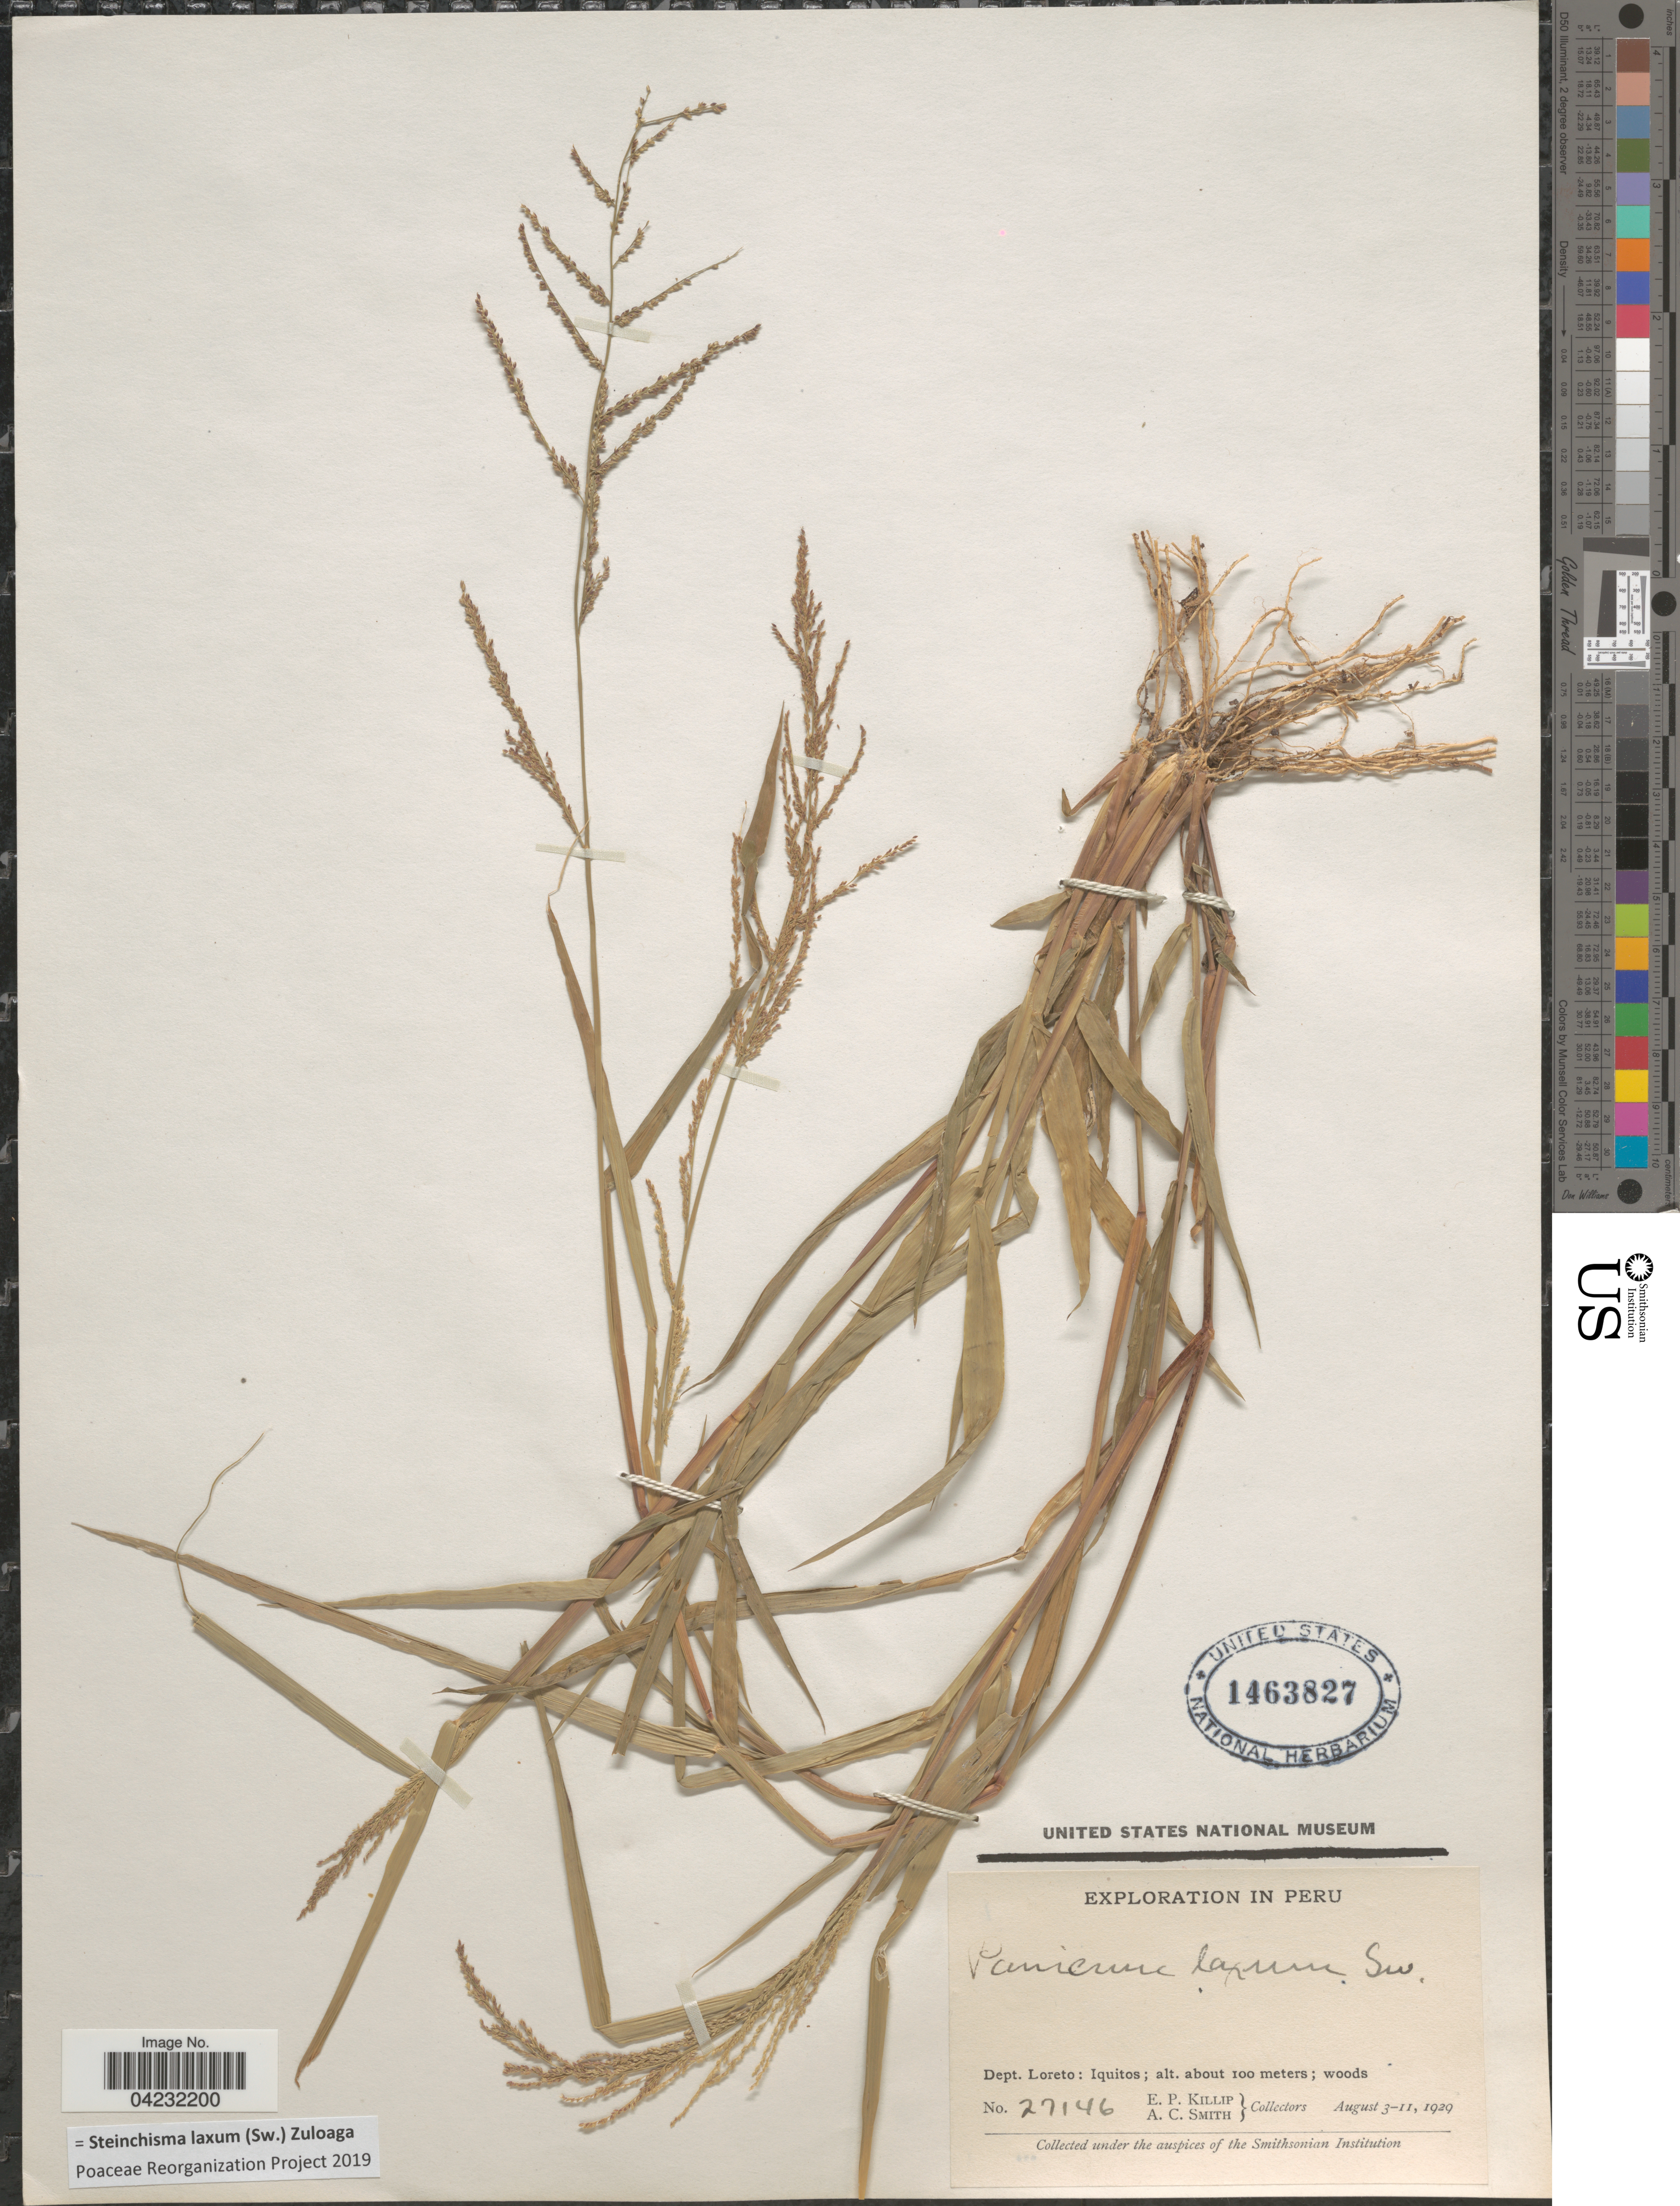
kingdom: Plantae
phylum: Tracheophyta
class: Liliopsida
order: Poales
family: Poaceae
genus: Steinchisma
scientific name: Steinchisma laxum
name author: (Sw.) Zuloaga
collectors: E. P. Killip & A. C. Smith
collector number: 27146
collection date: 1929-08-03/1929-08-11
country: Peru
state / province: Loreto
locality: Exploration in Peru. Dept. Loreto: Iquitos.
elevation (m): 100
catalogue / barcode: US 1463827